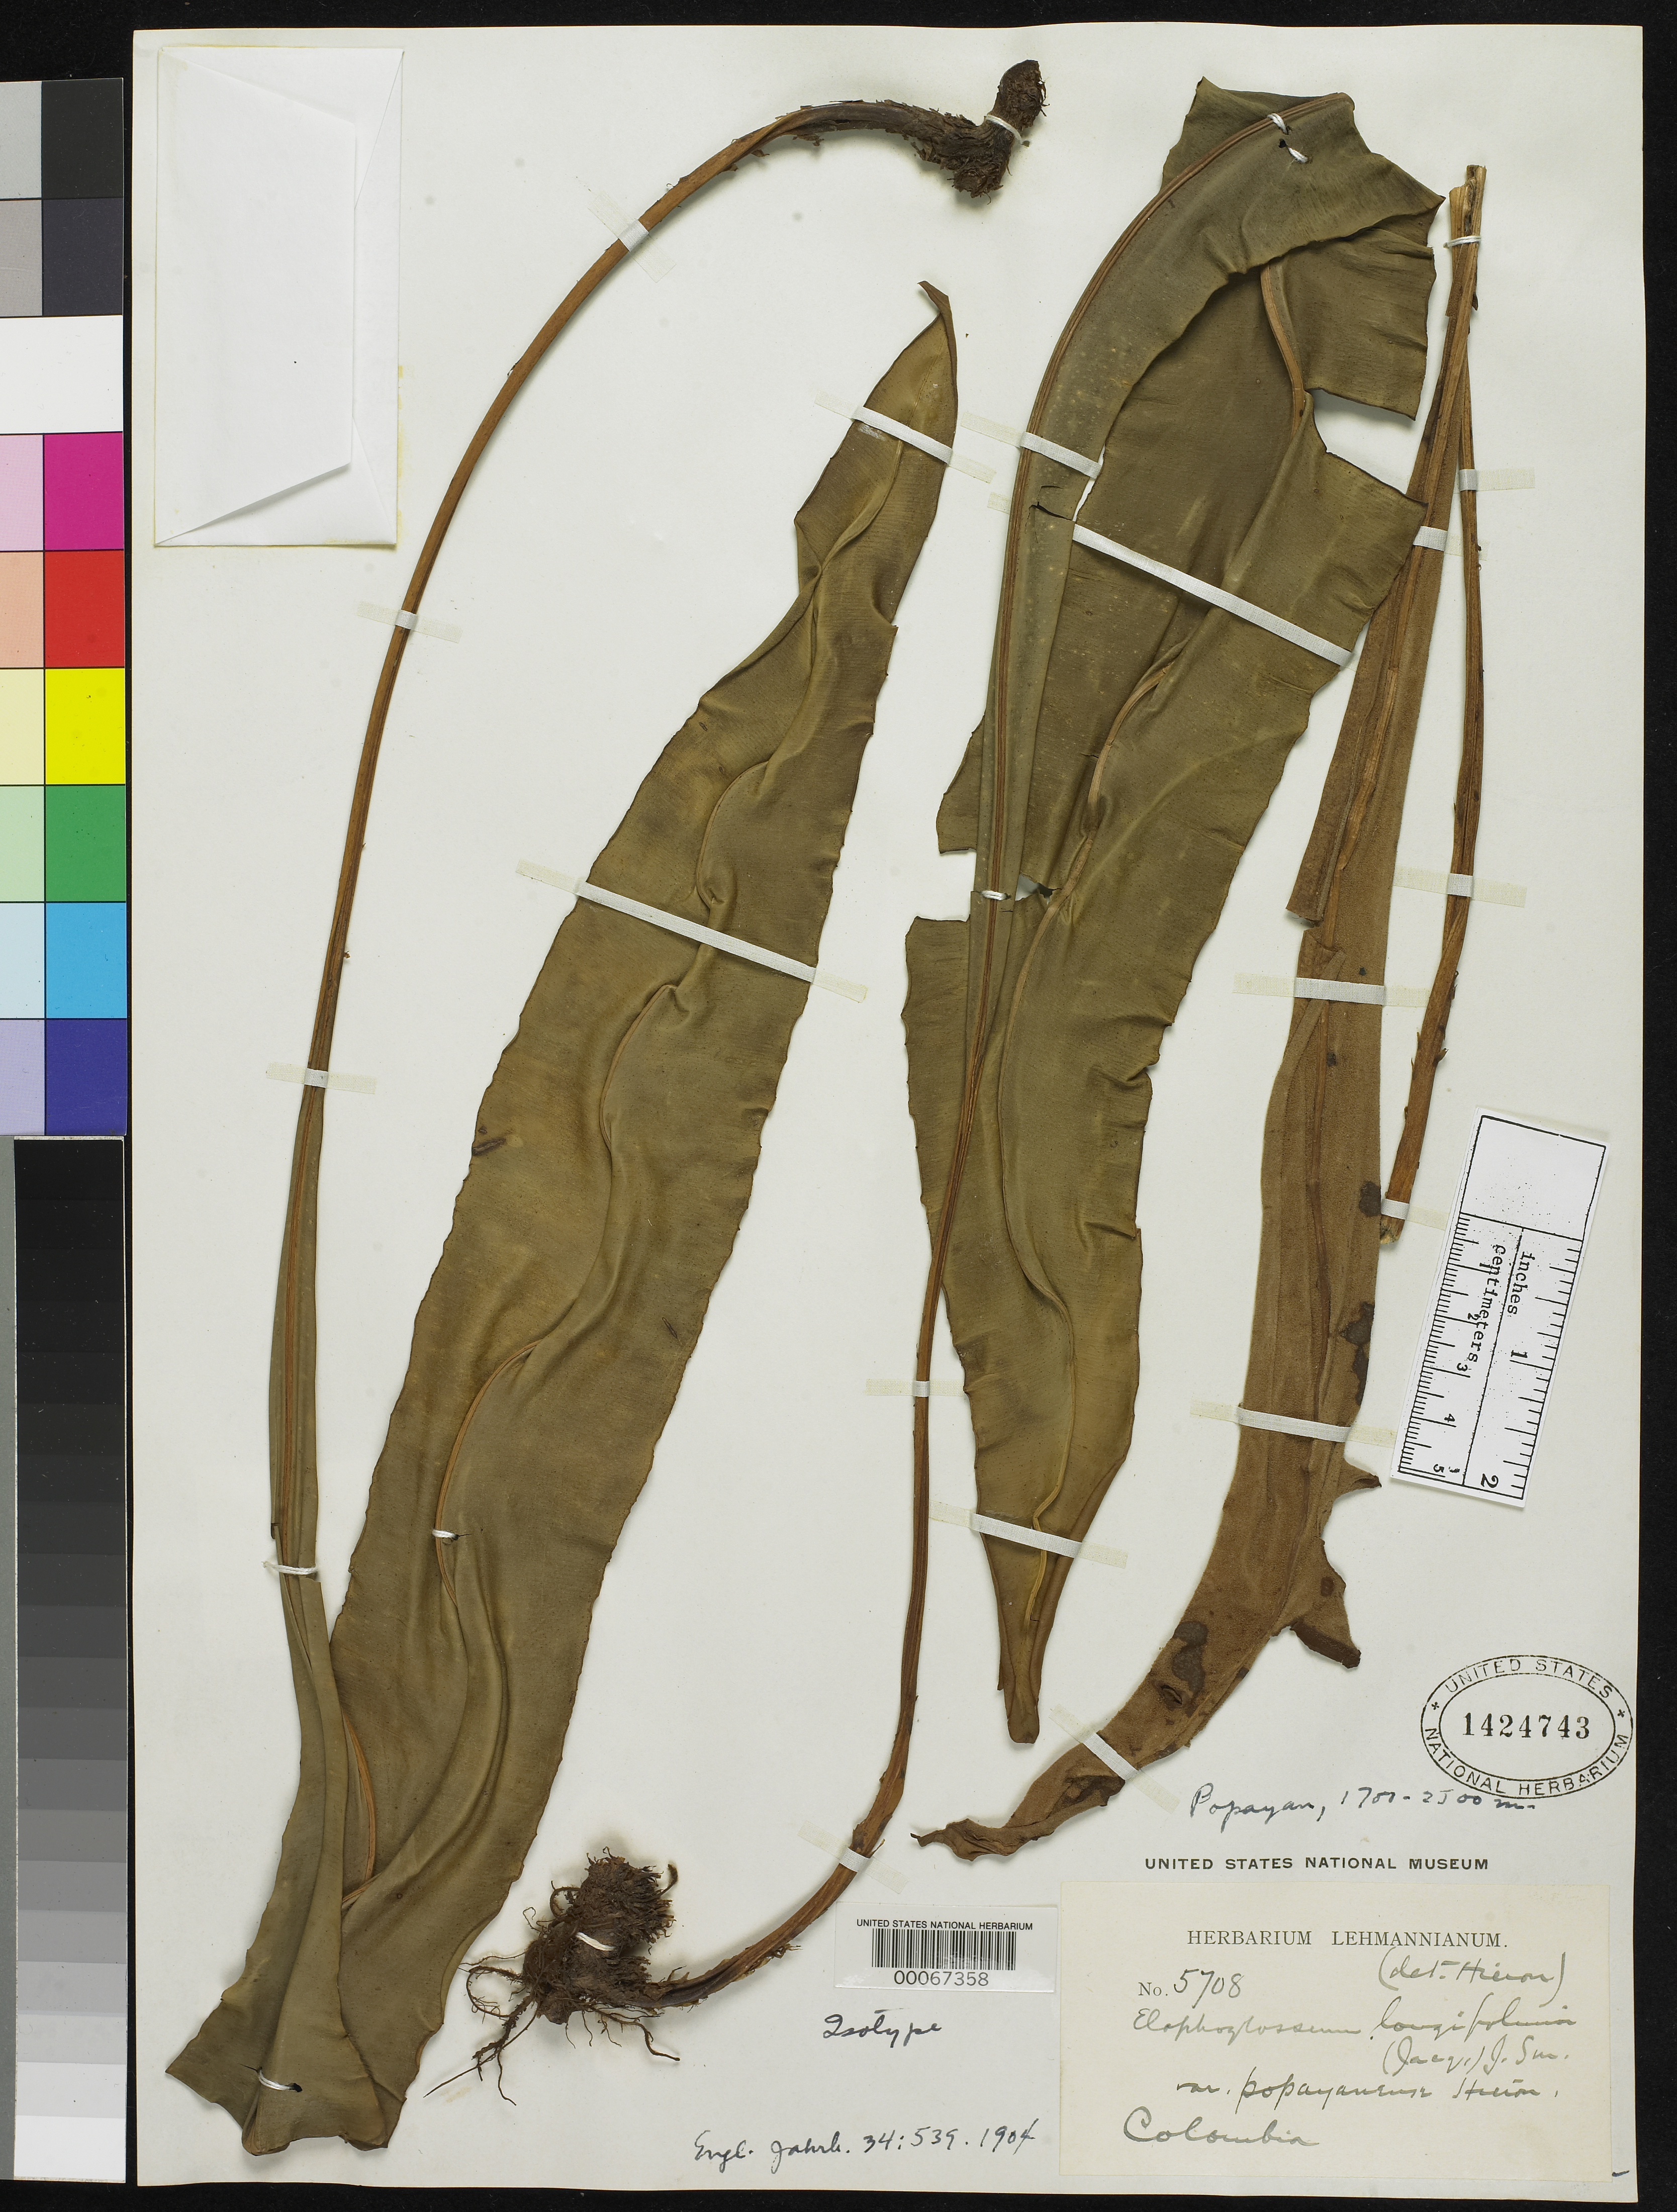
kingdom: Plantae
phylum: Tracheophyta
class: Polypodiopsida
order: Polypodiales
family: Dryopteridaceae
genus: Elaphoglossum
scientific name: Elaphoglossum longifolium var. popayanense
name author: Hieron.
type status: Isotype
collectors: F. C. Lehmann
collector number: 5708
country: Colombia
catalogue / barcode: US 1424743